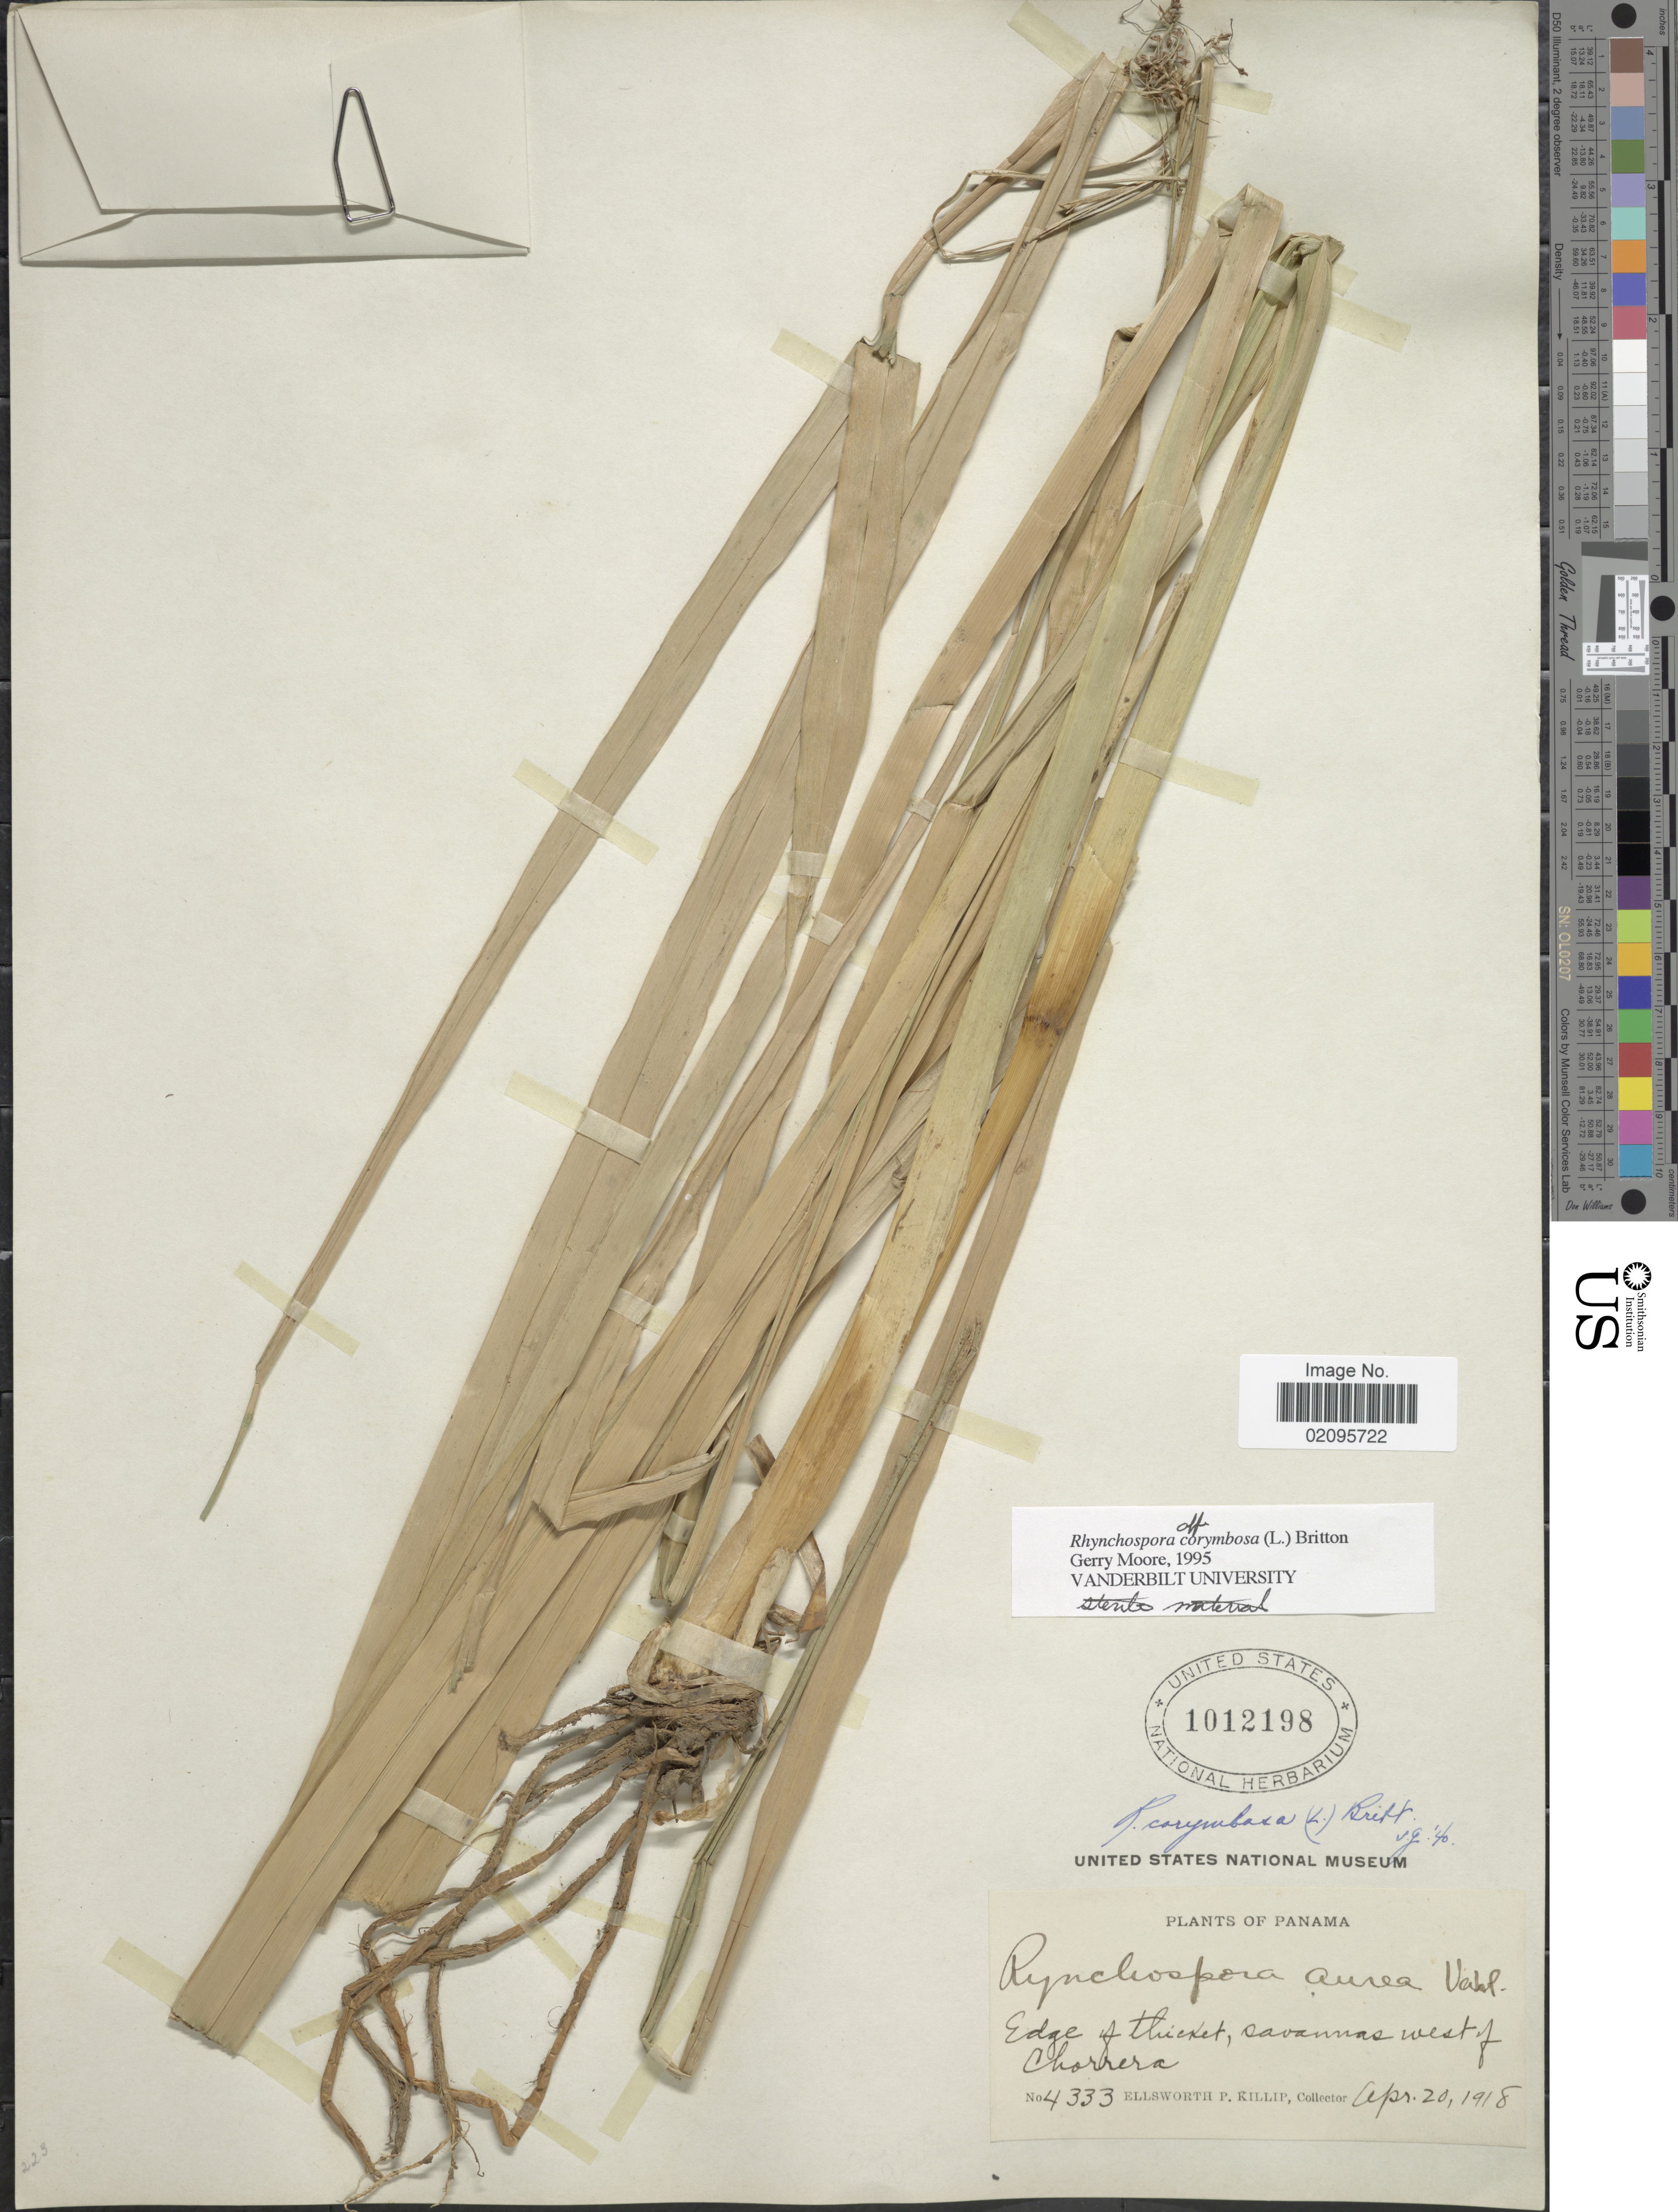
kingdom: Plantae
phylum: Tracheophyta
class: Liliopsida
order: Poales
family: Cyperaceae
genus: Rhynchospora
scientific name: Rhynchospora corymbosa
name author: (L.) Britton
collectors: E. P. Killip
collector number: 4333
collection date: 1918-04-20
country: Panama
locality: Edge of thicket, savannas west of Chorrera.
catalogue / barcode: US 1012198